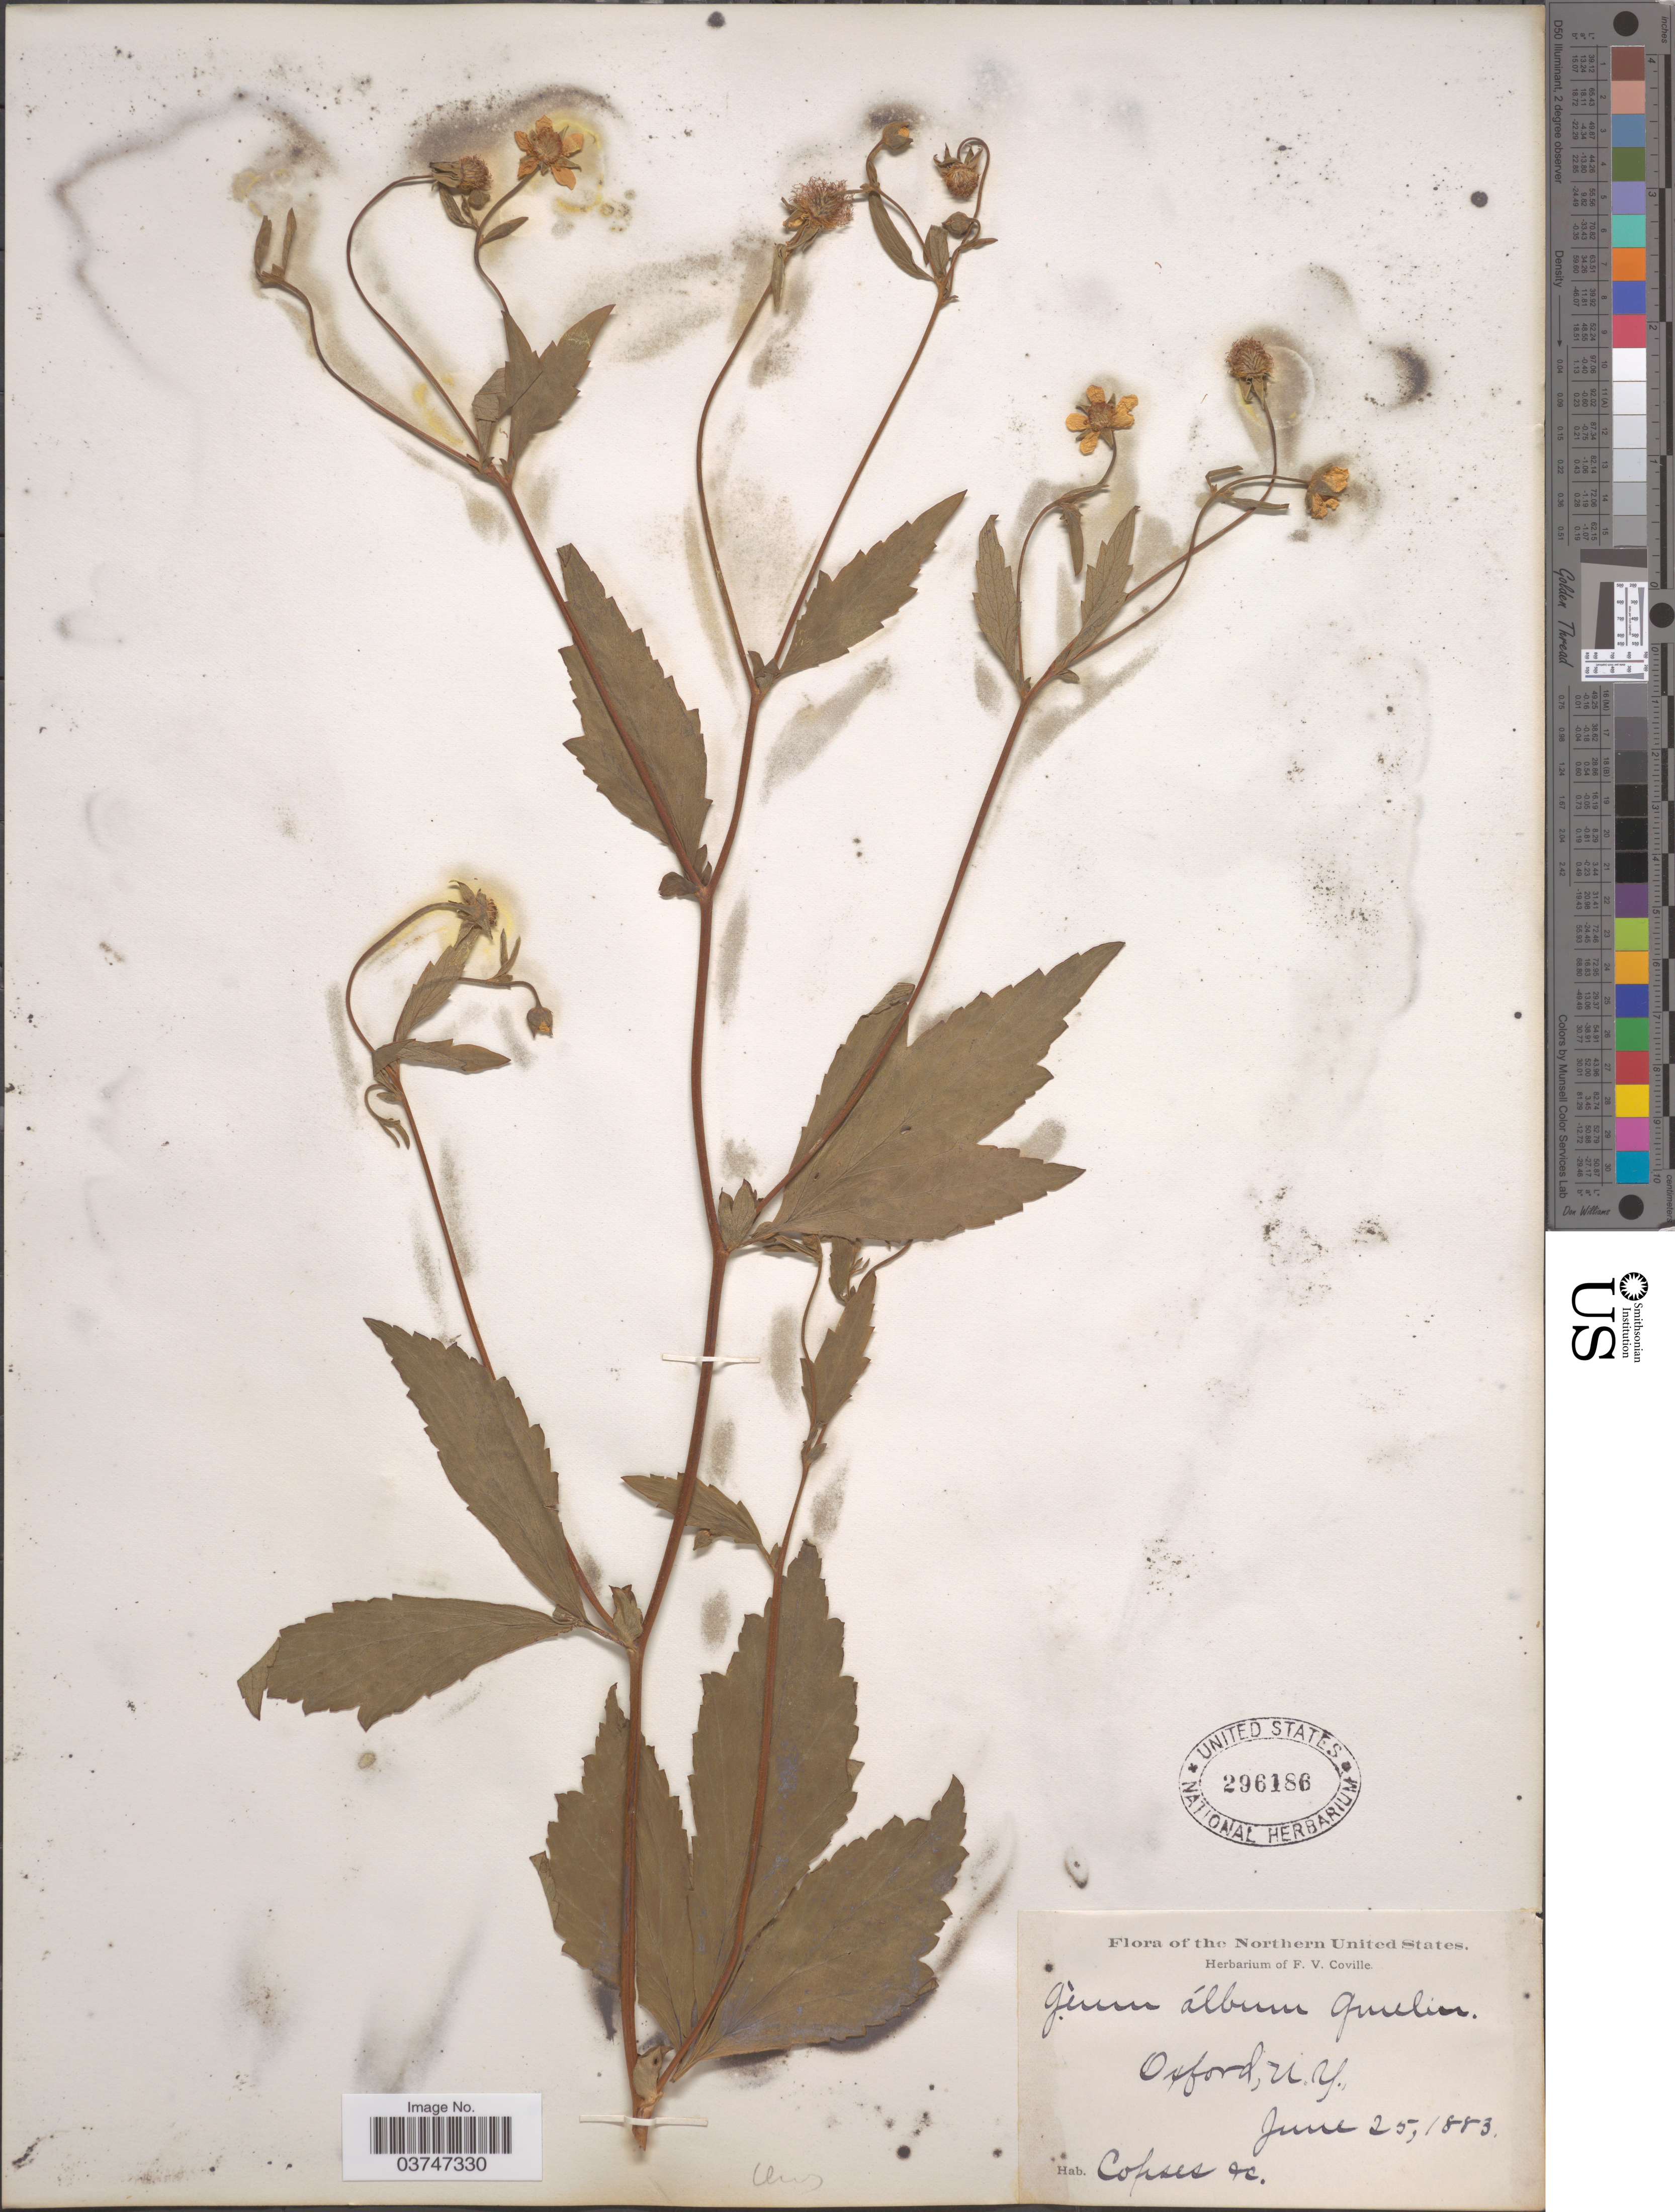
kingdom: Plantae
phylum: Tracheophyta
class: Magnoliopsida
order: Rosales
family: Rosaceae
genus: Geum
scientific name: Geum canadense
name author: Jacq.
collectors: ex herb. F. V. Coville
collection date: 1883-06-25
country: United States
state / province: New York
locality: Oxford.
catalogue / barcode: US 296186